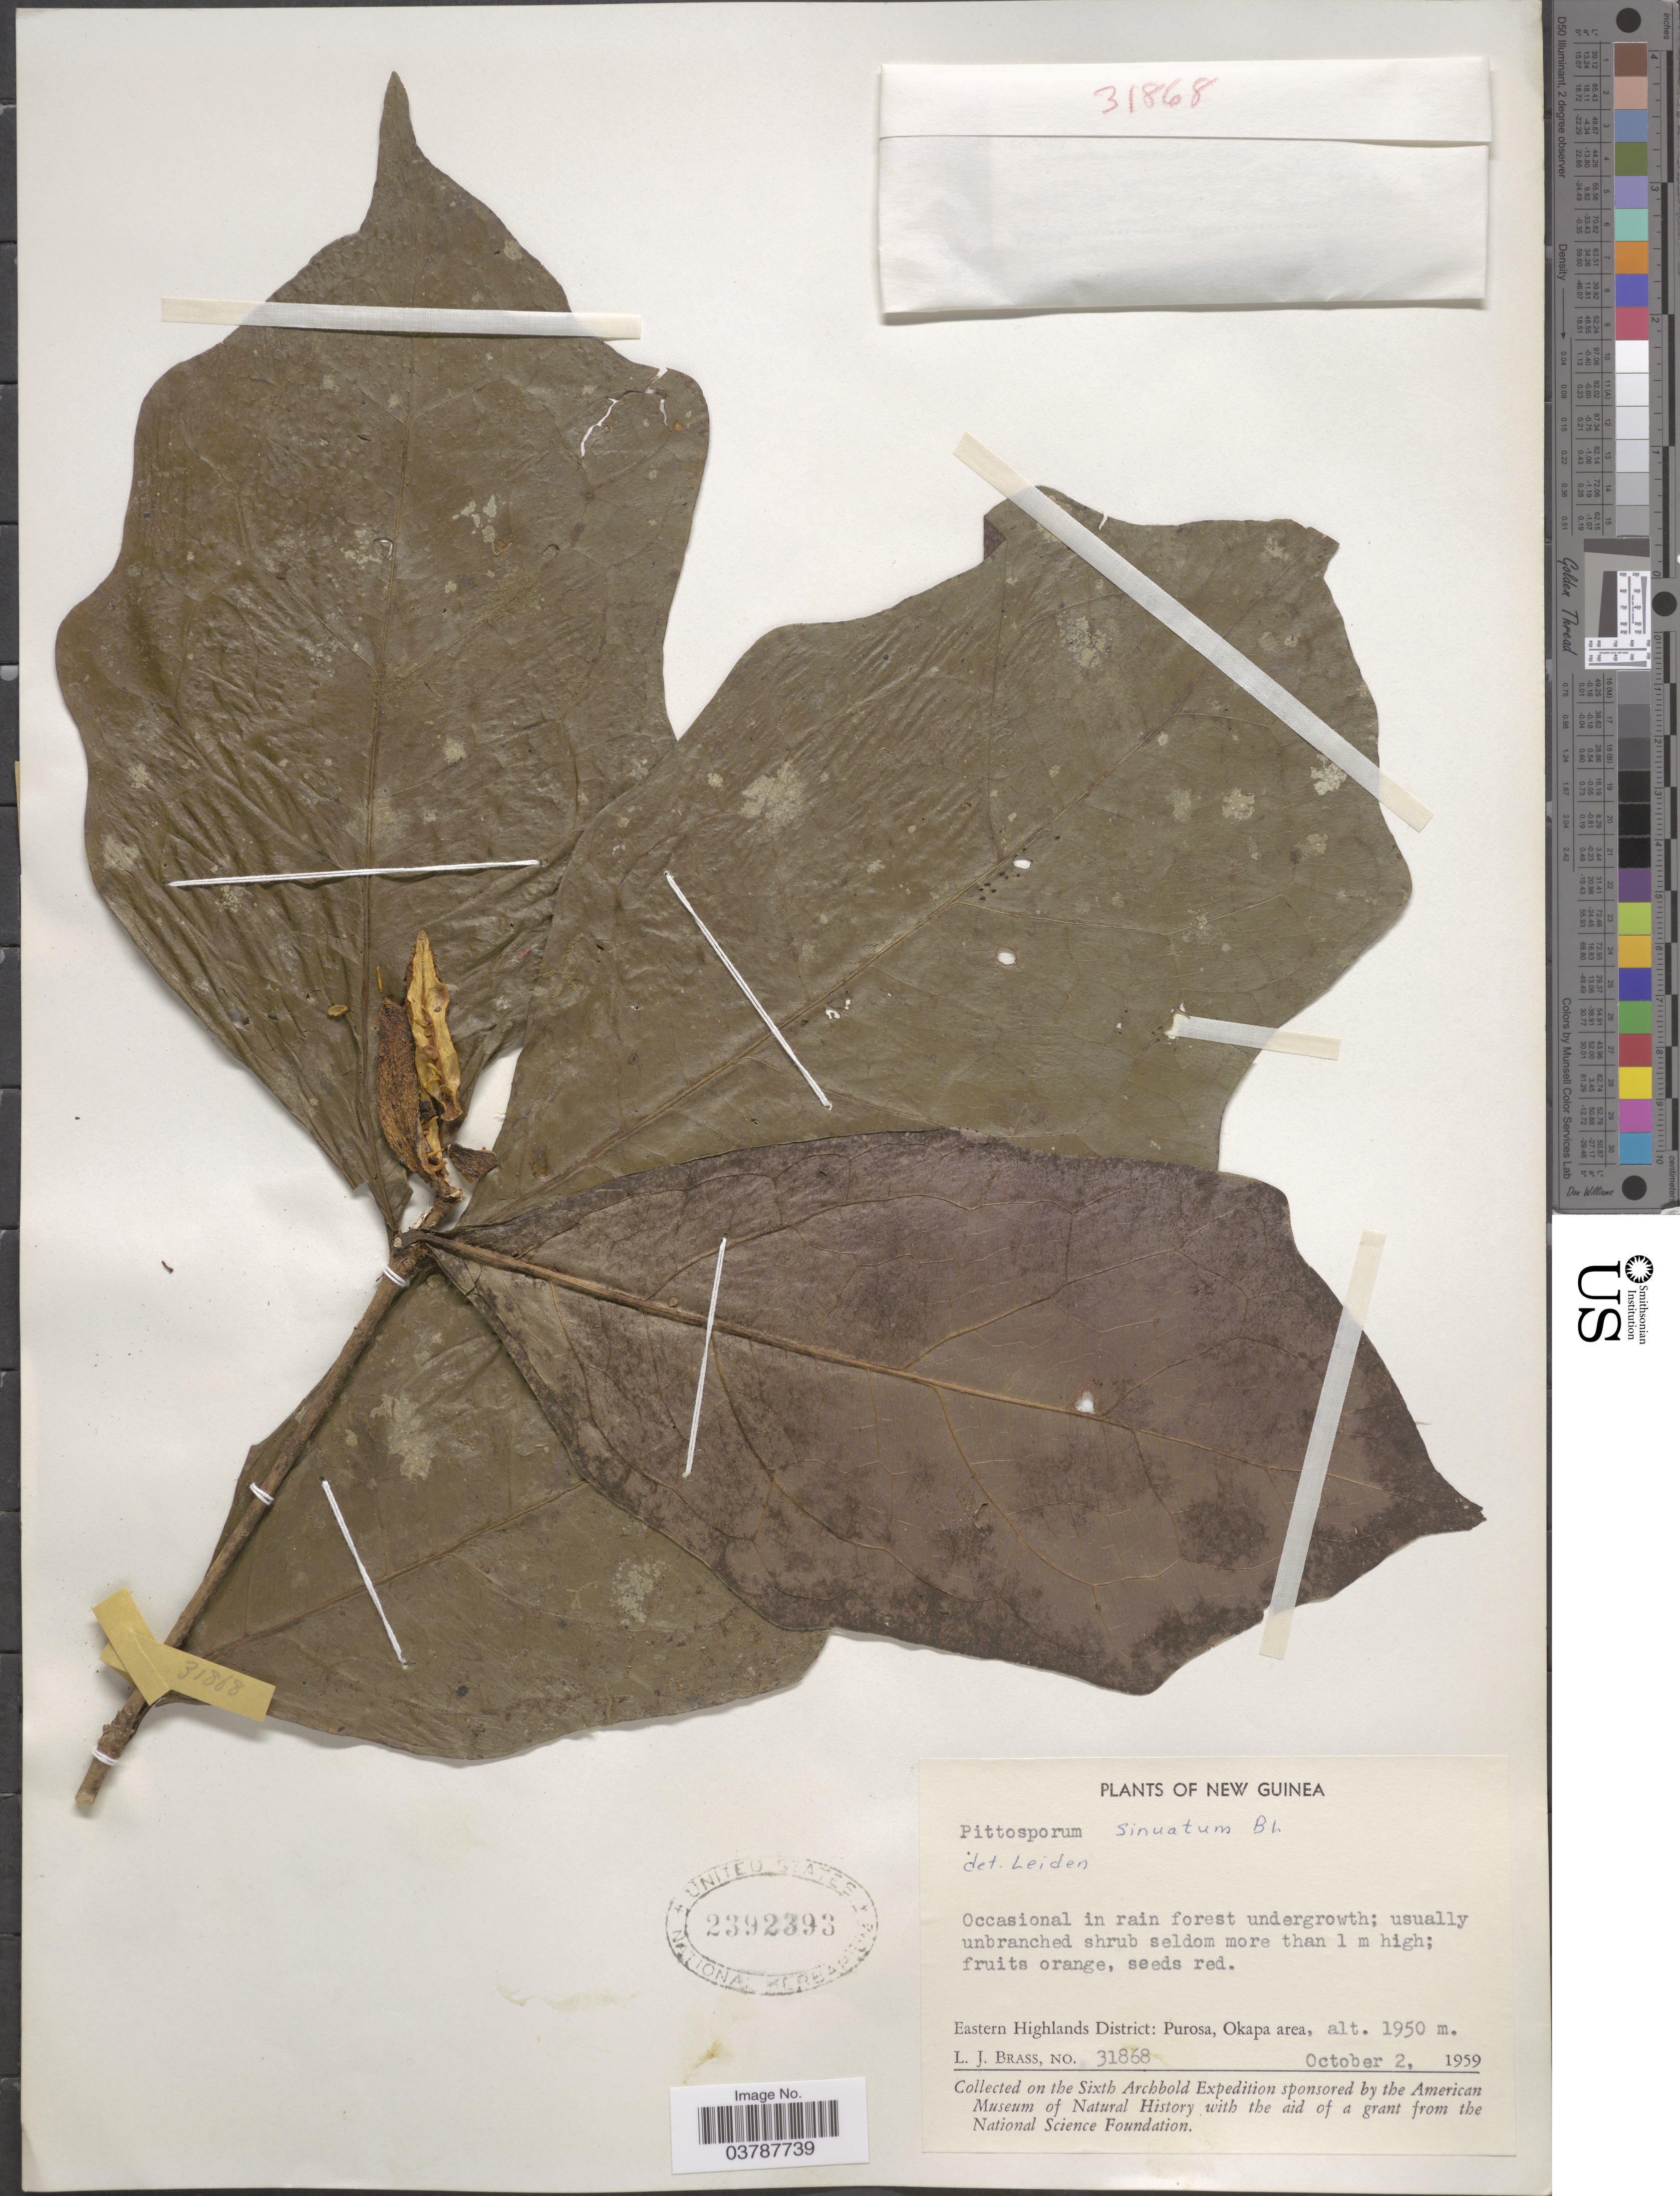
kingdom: Plantae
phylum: Tracheophyta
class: Magnoliopsida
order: Apiales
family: Pittosporaceae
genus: Pittosporum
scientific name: Pittosporum sinuatum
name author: Blume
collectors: L. J. Brass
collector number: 31868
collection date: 1959-10-02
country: Papua New Guinea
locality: New Guinea. Eastern Highlands District: Purosa, Okapa area.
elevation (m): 1950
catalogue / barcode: US 2392393